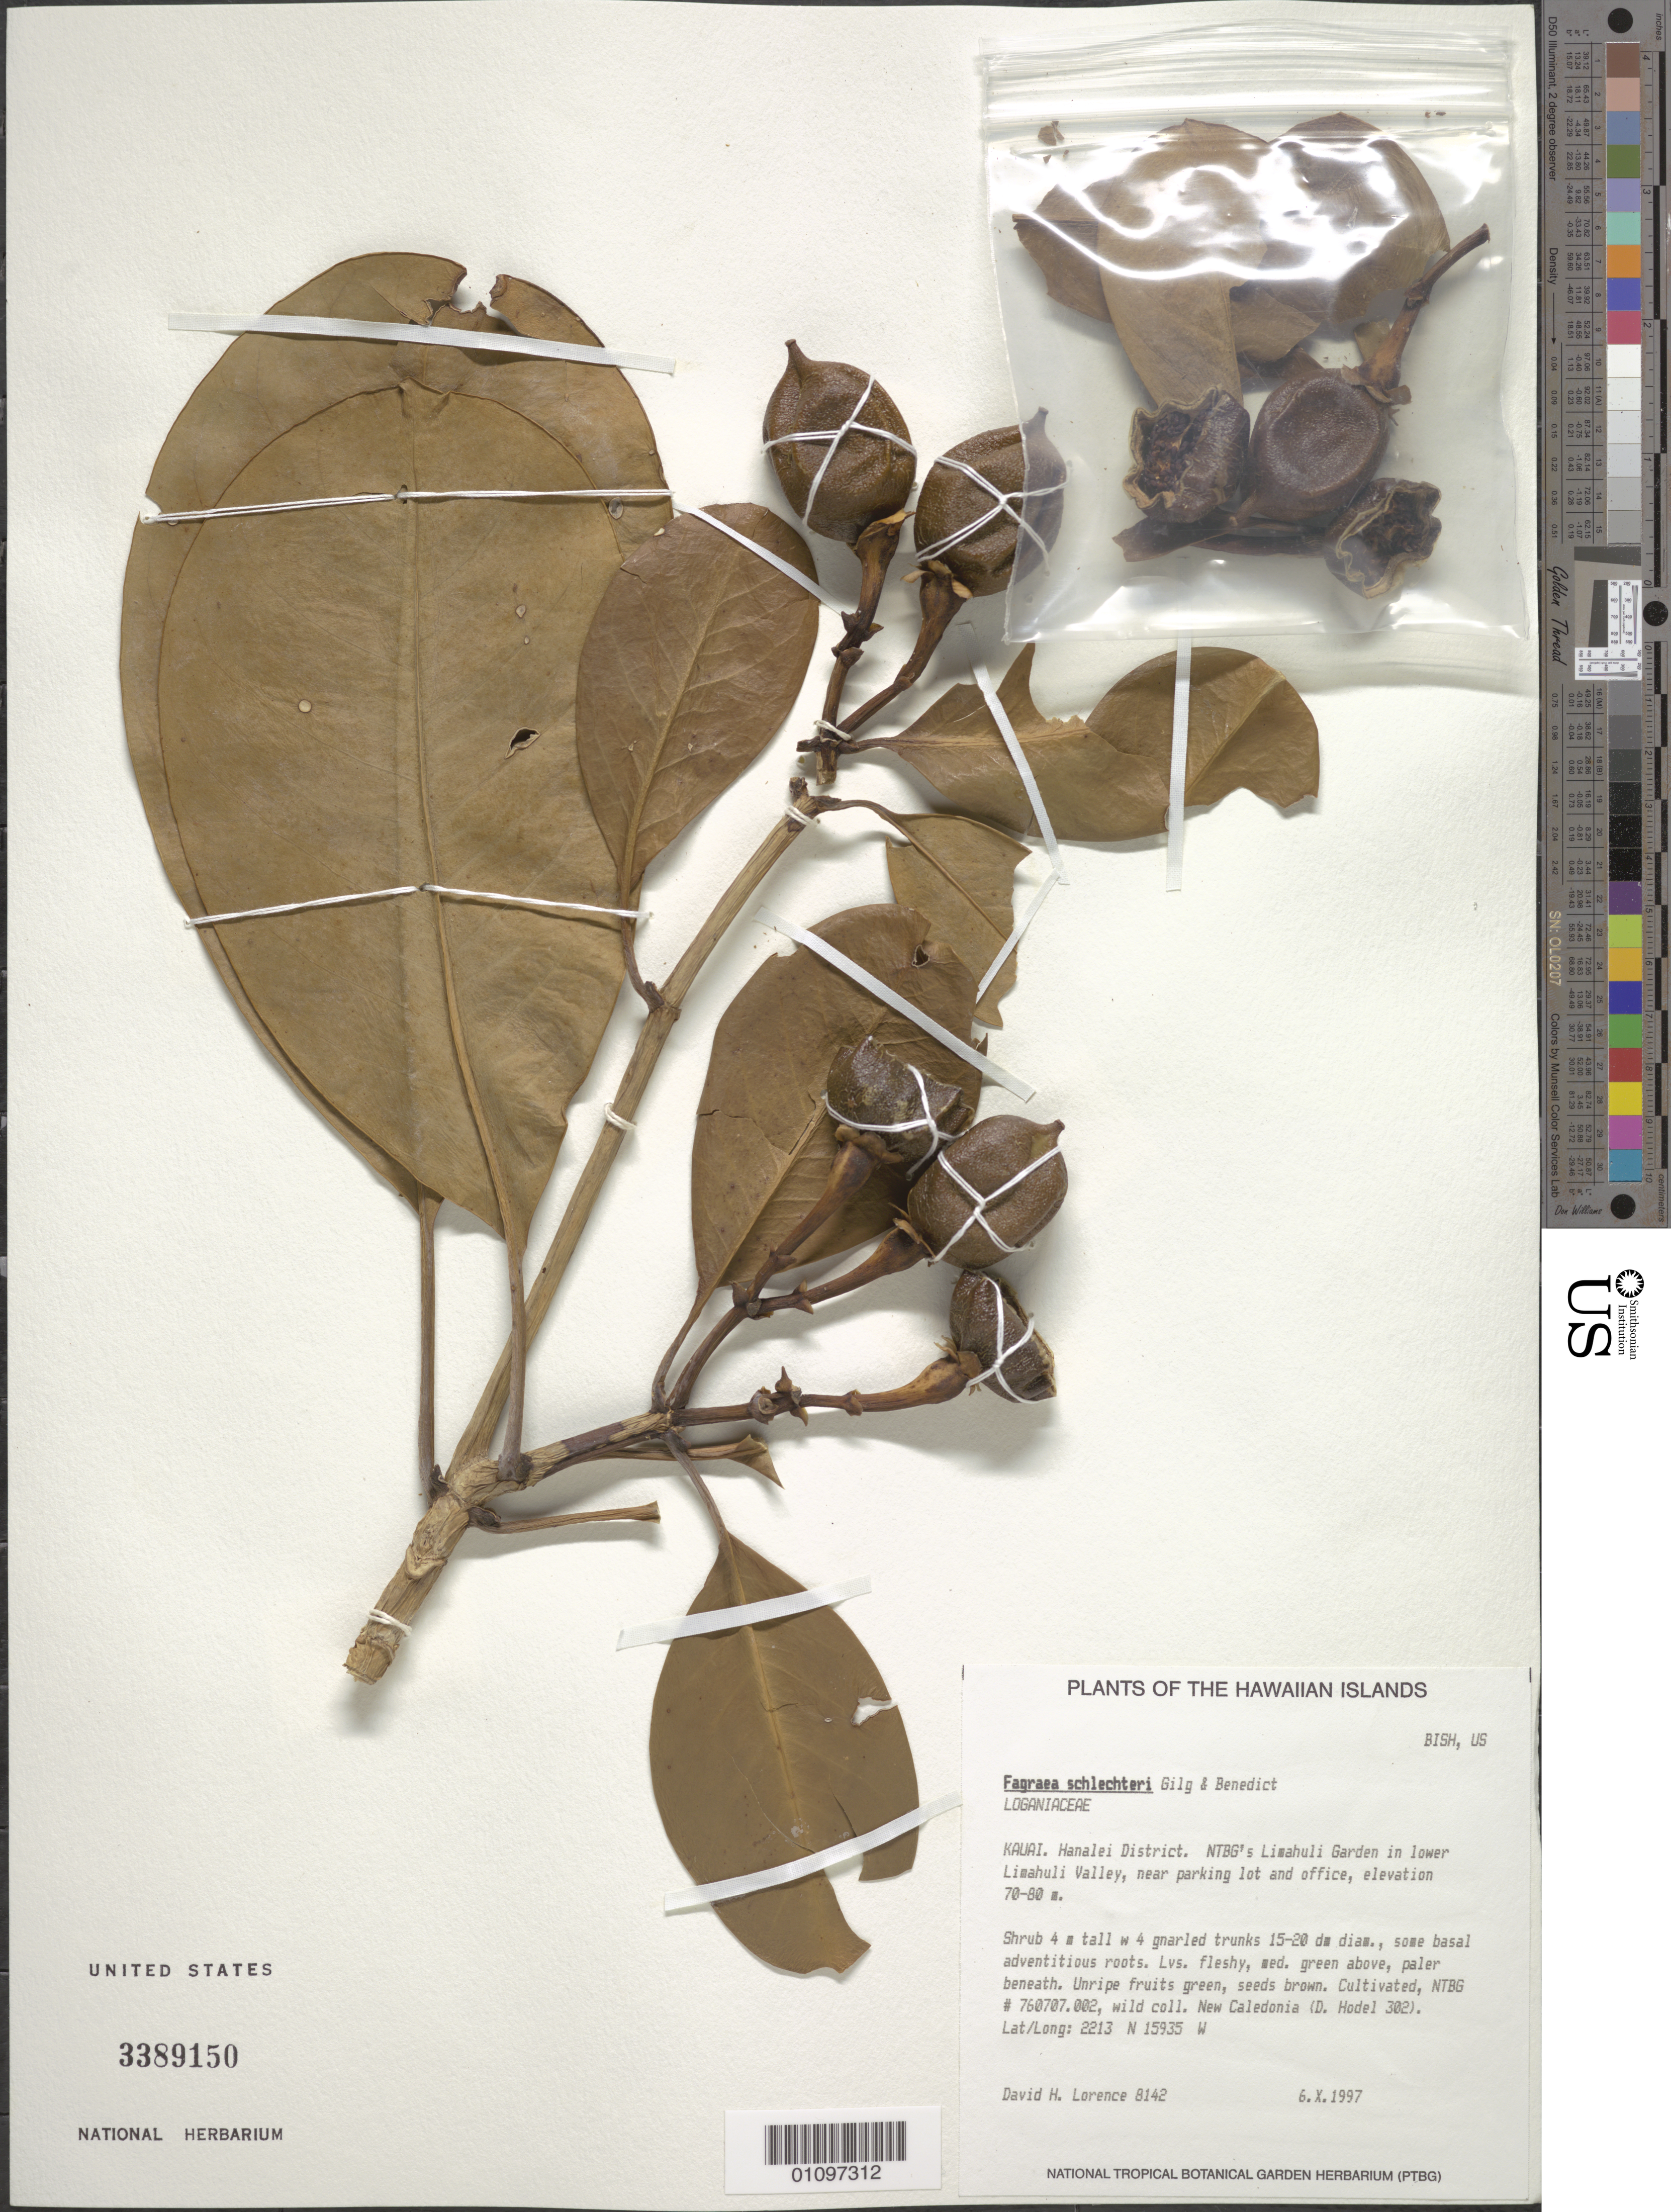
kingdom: Plantae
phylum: Tracheophyta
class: Magnoliopsida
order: Gentianales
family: Gentianaceae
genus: Fagraea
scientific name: Fagraea schlechteri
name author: Gilg & Benedict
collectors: D. Lorence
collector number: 8142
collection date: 1997-10-06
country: United States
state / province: Hawaii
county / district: Kauai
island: Kaua'i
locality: Hanalei District. NTBG's Limahuli Garden in lower Limahuli Valley, near parking lot and office.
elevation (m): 70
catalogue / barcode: US 3389150